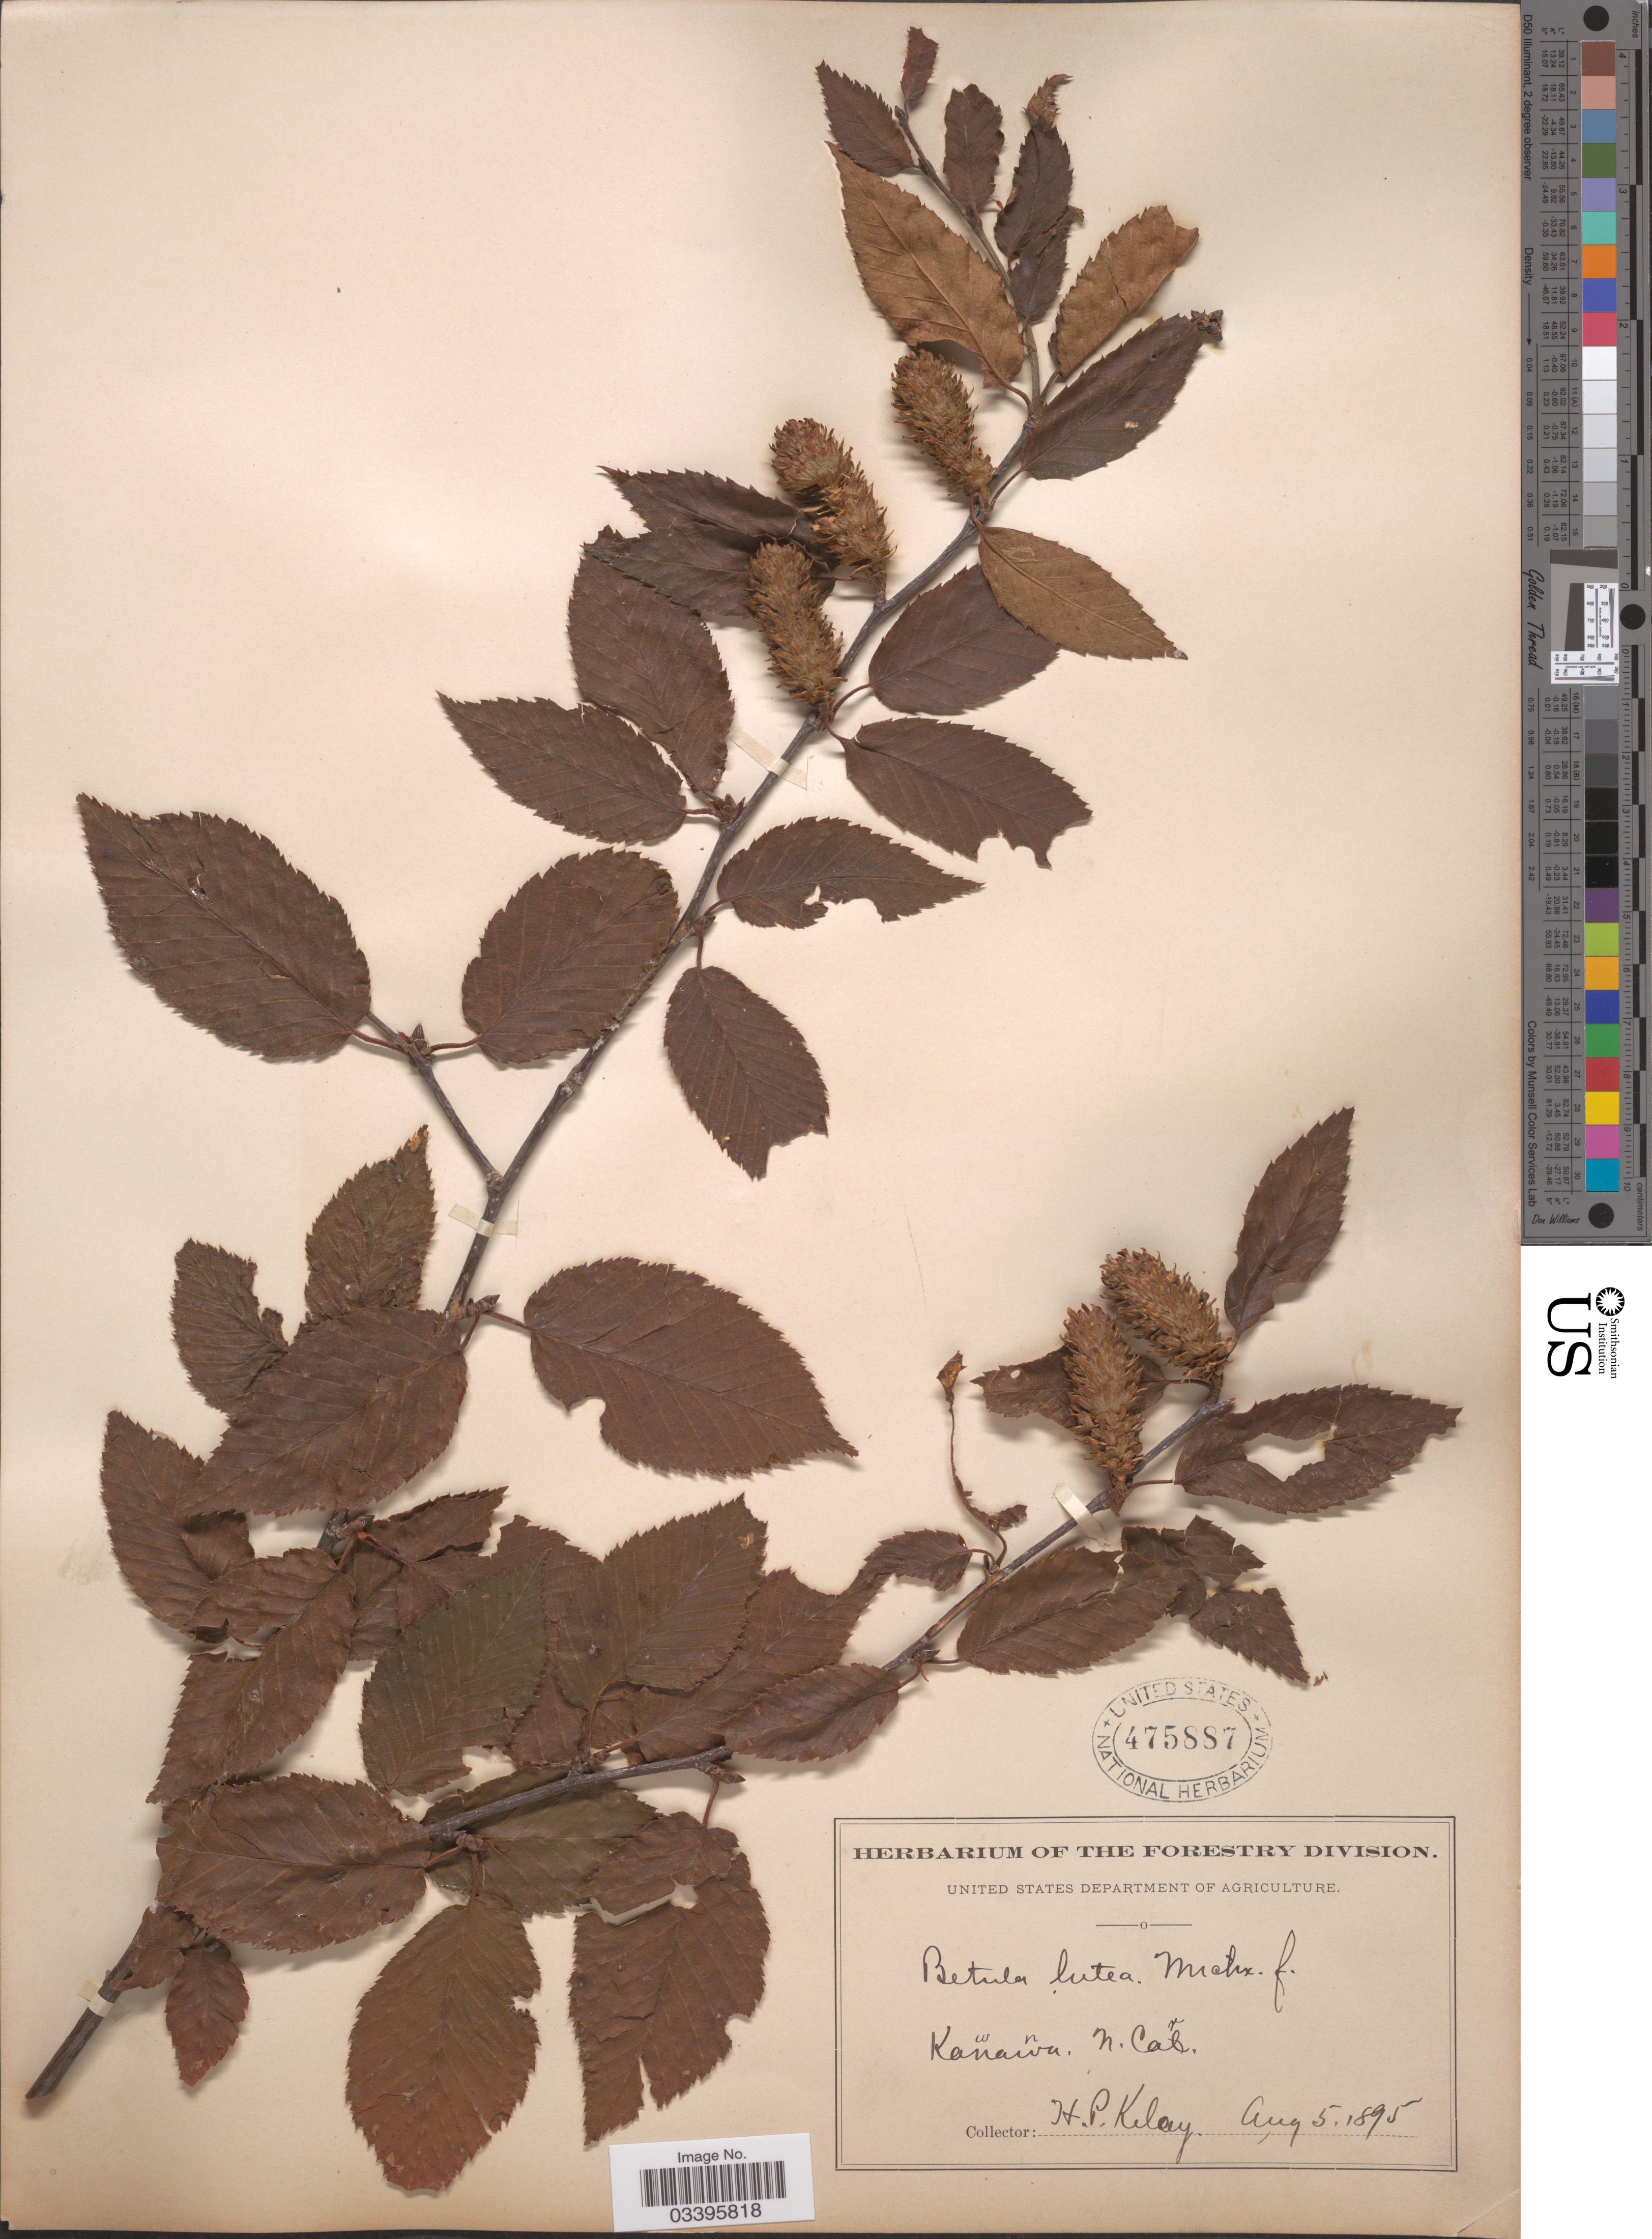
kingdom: Plantae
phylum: Tracheophyta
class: Magnoliopsida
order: Fagales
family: Betulaceae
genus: Betula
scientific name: Betula lutea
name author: F. Michx.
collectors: H. Kelsey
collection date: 1895-08-05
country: United States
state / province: North Carolina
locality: Kawana.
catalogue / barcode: US 475887